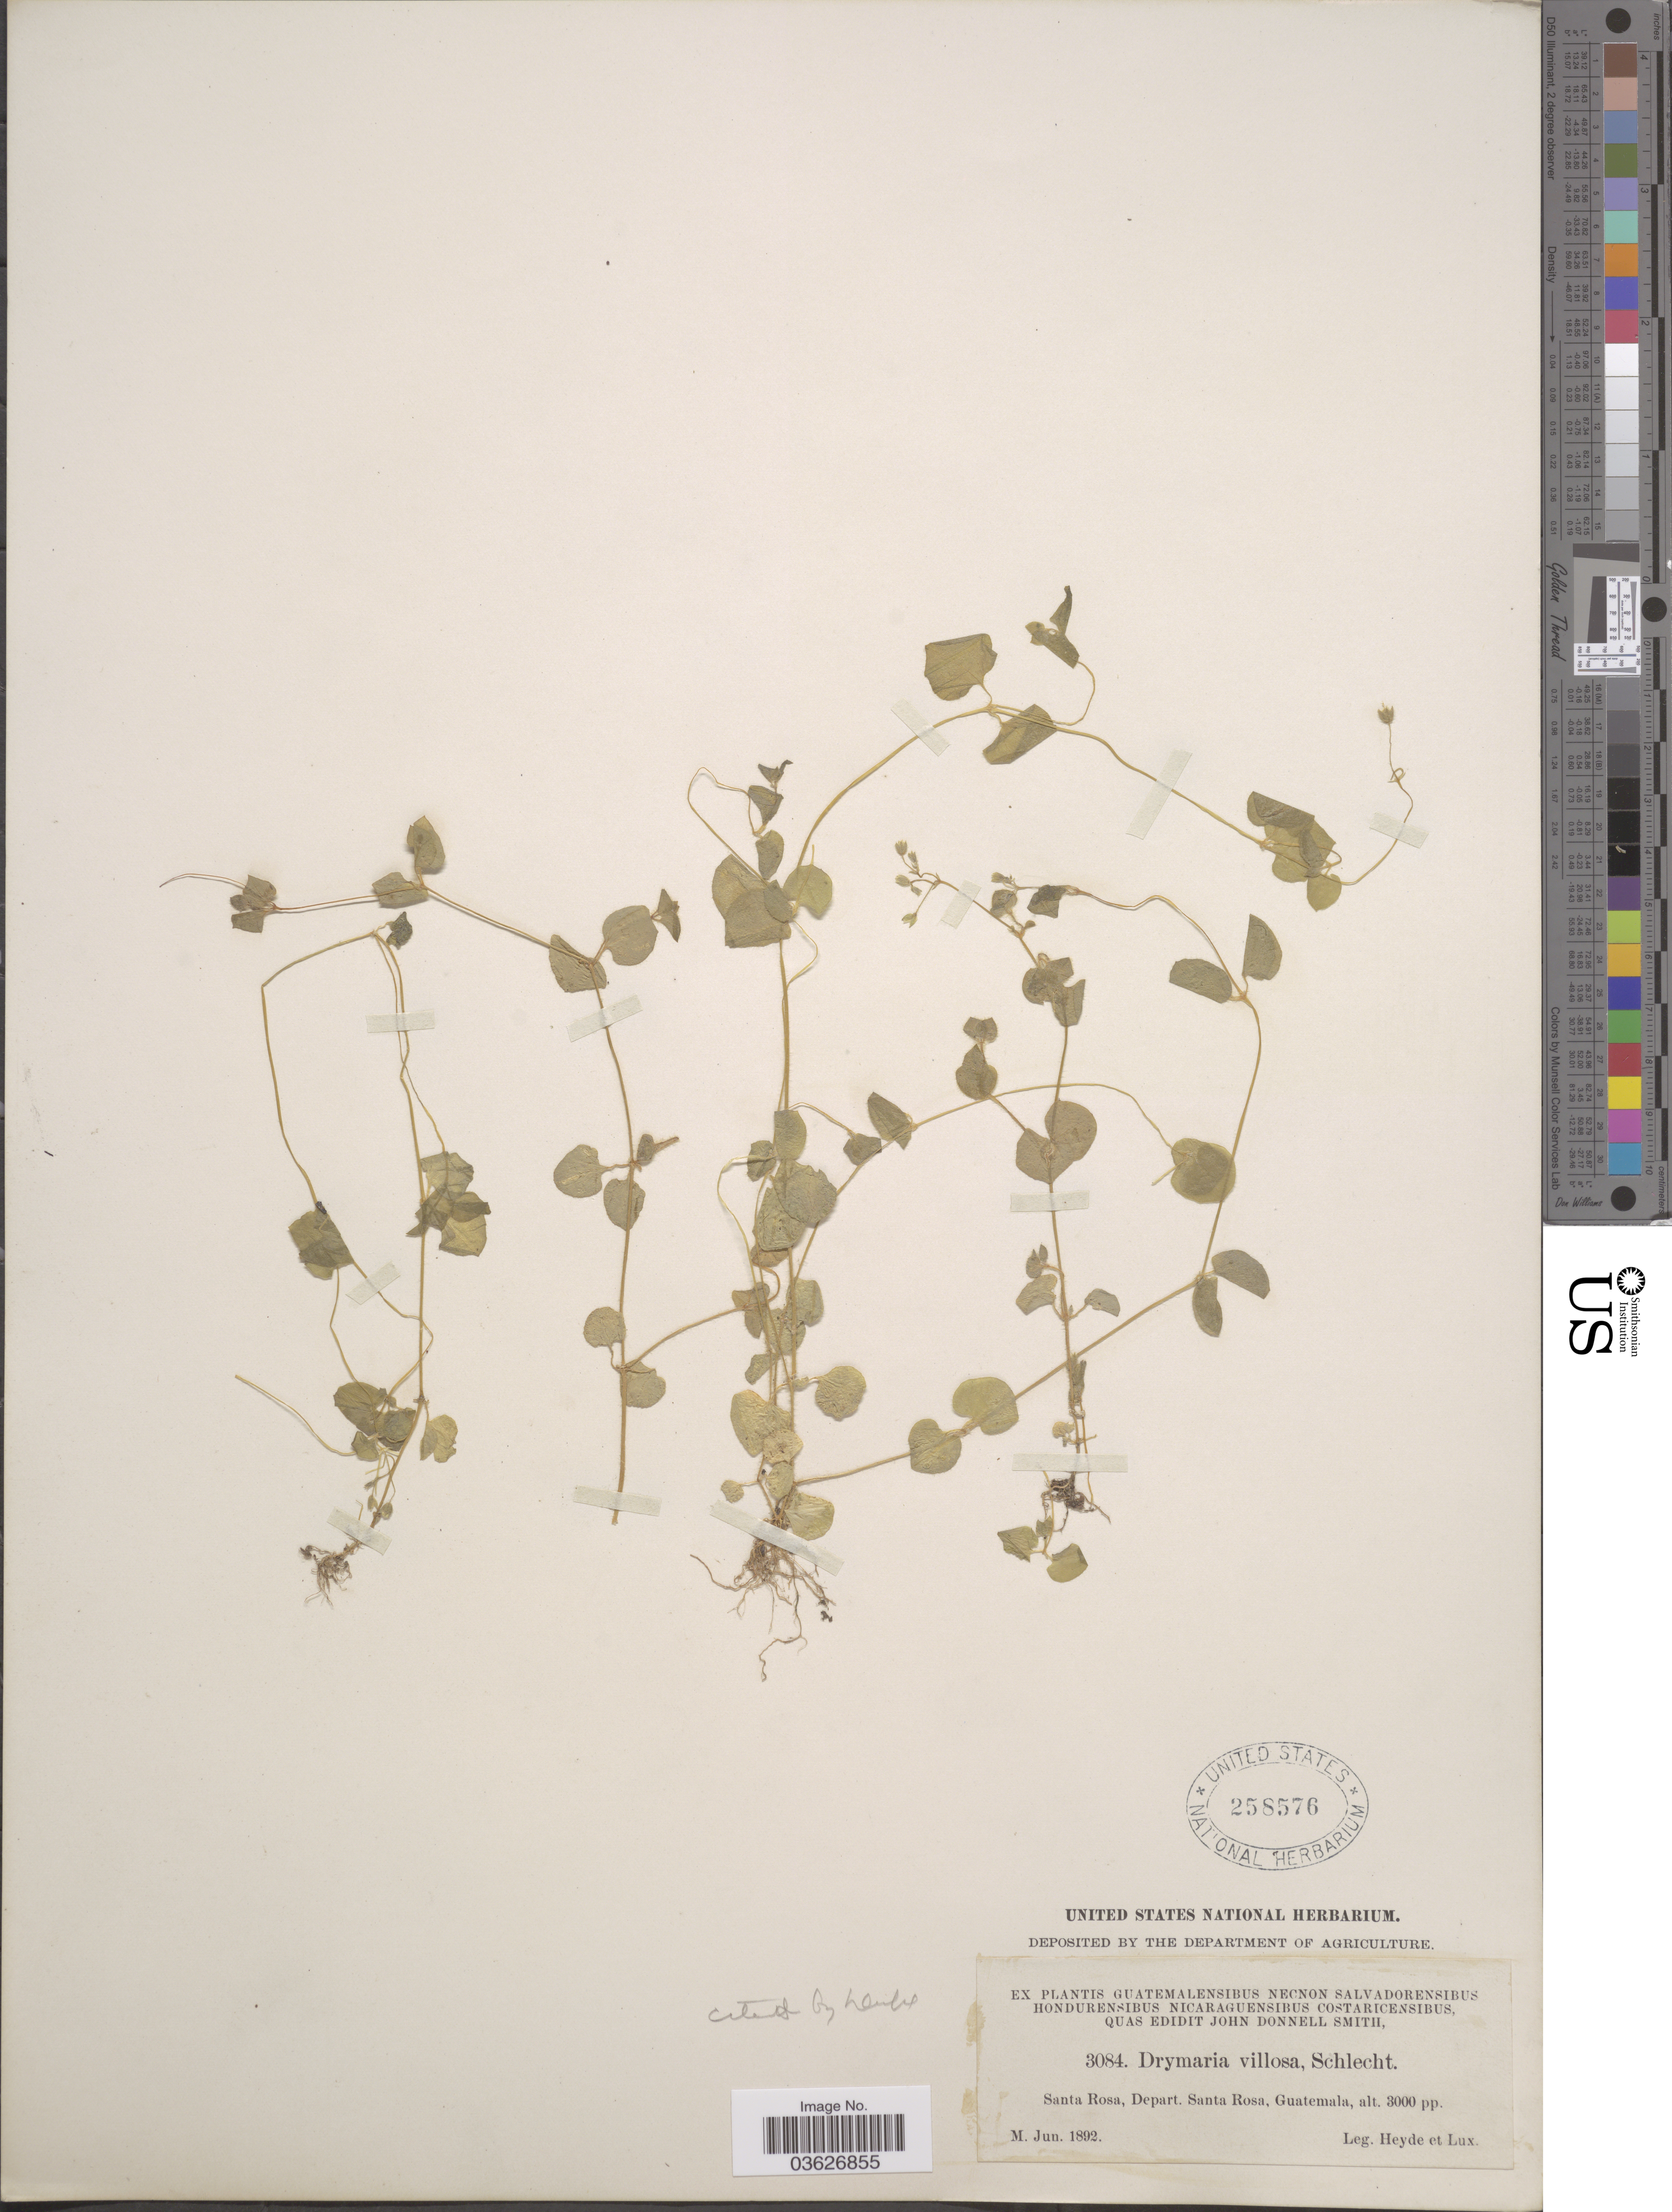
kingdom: Plantae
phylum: Tracheophyta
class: Magnoliopsida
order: Caryophyllales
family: Caryophyllaceae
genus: Drymaria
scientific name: Drymaria villosa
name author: Cham. & Schltdl.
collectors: Heyde & Lux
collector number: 3084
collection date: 1892-06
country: Guatemala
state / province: Santa Rosa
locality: Depart. Santa Rosa.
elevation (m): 914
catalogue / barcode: US 258576